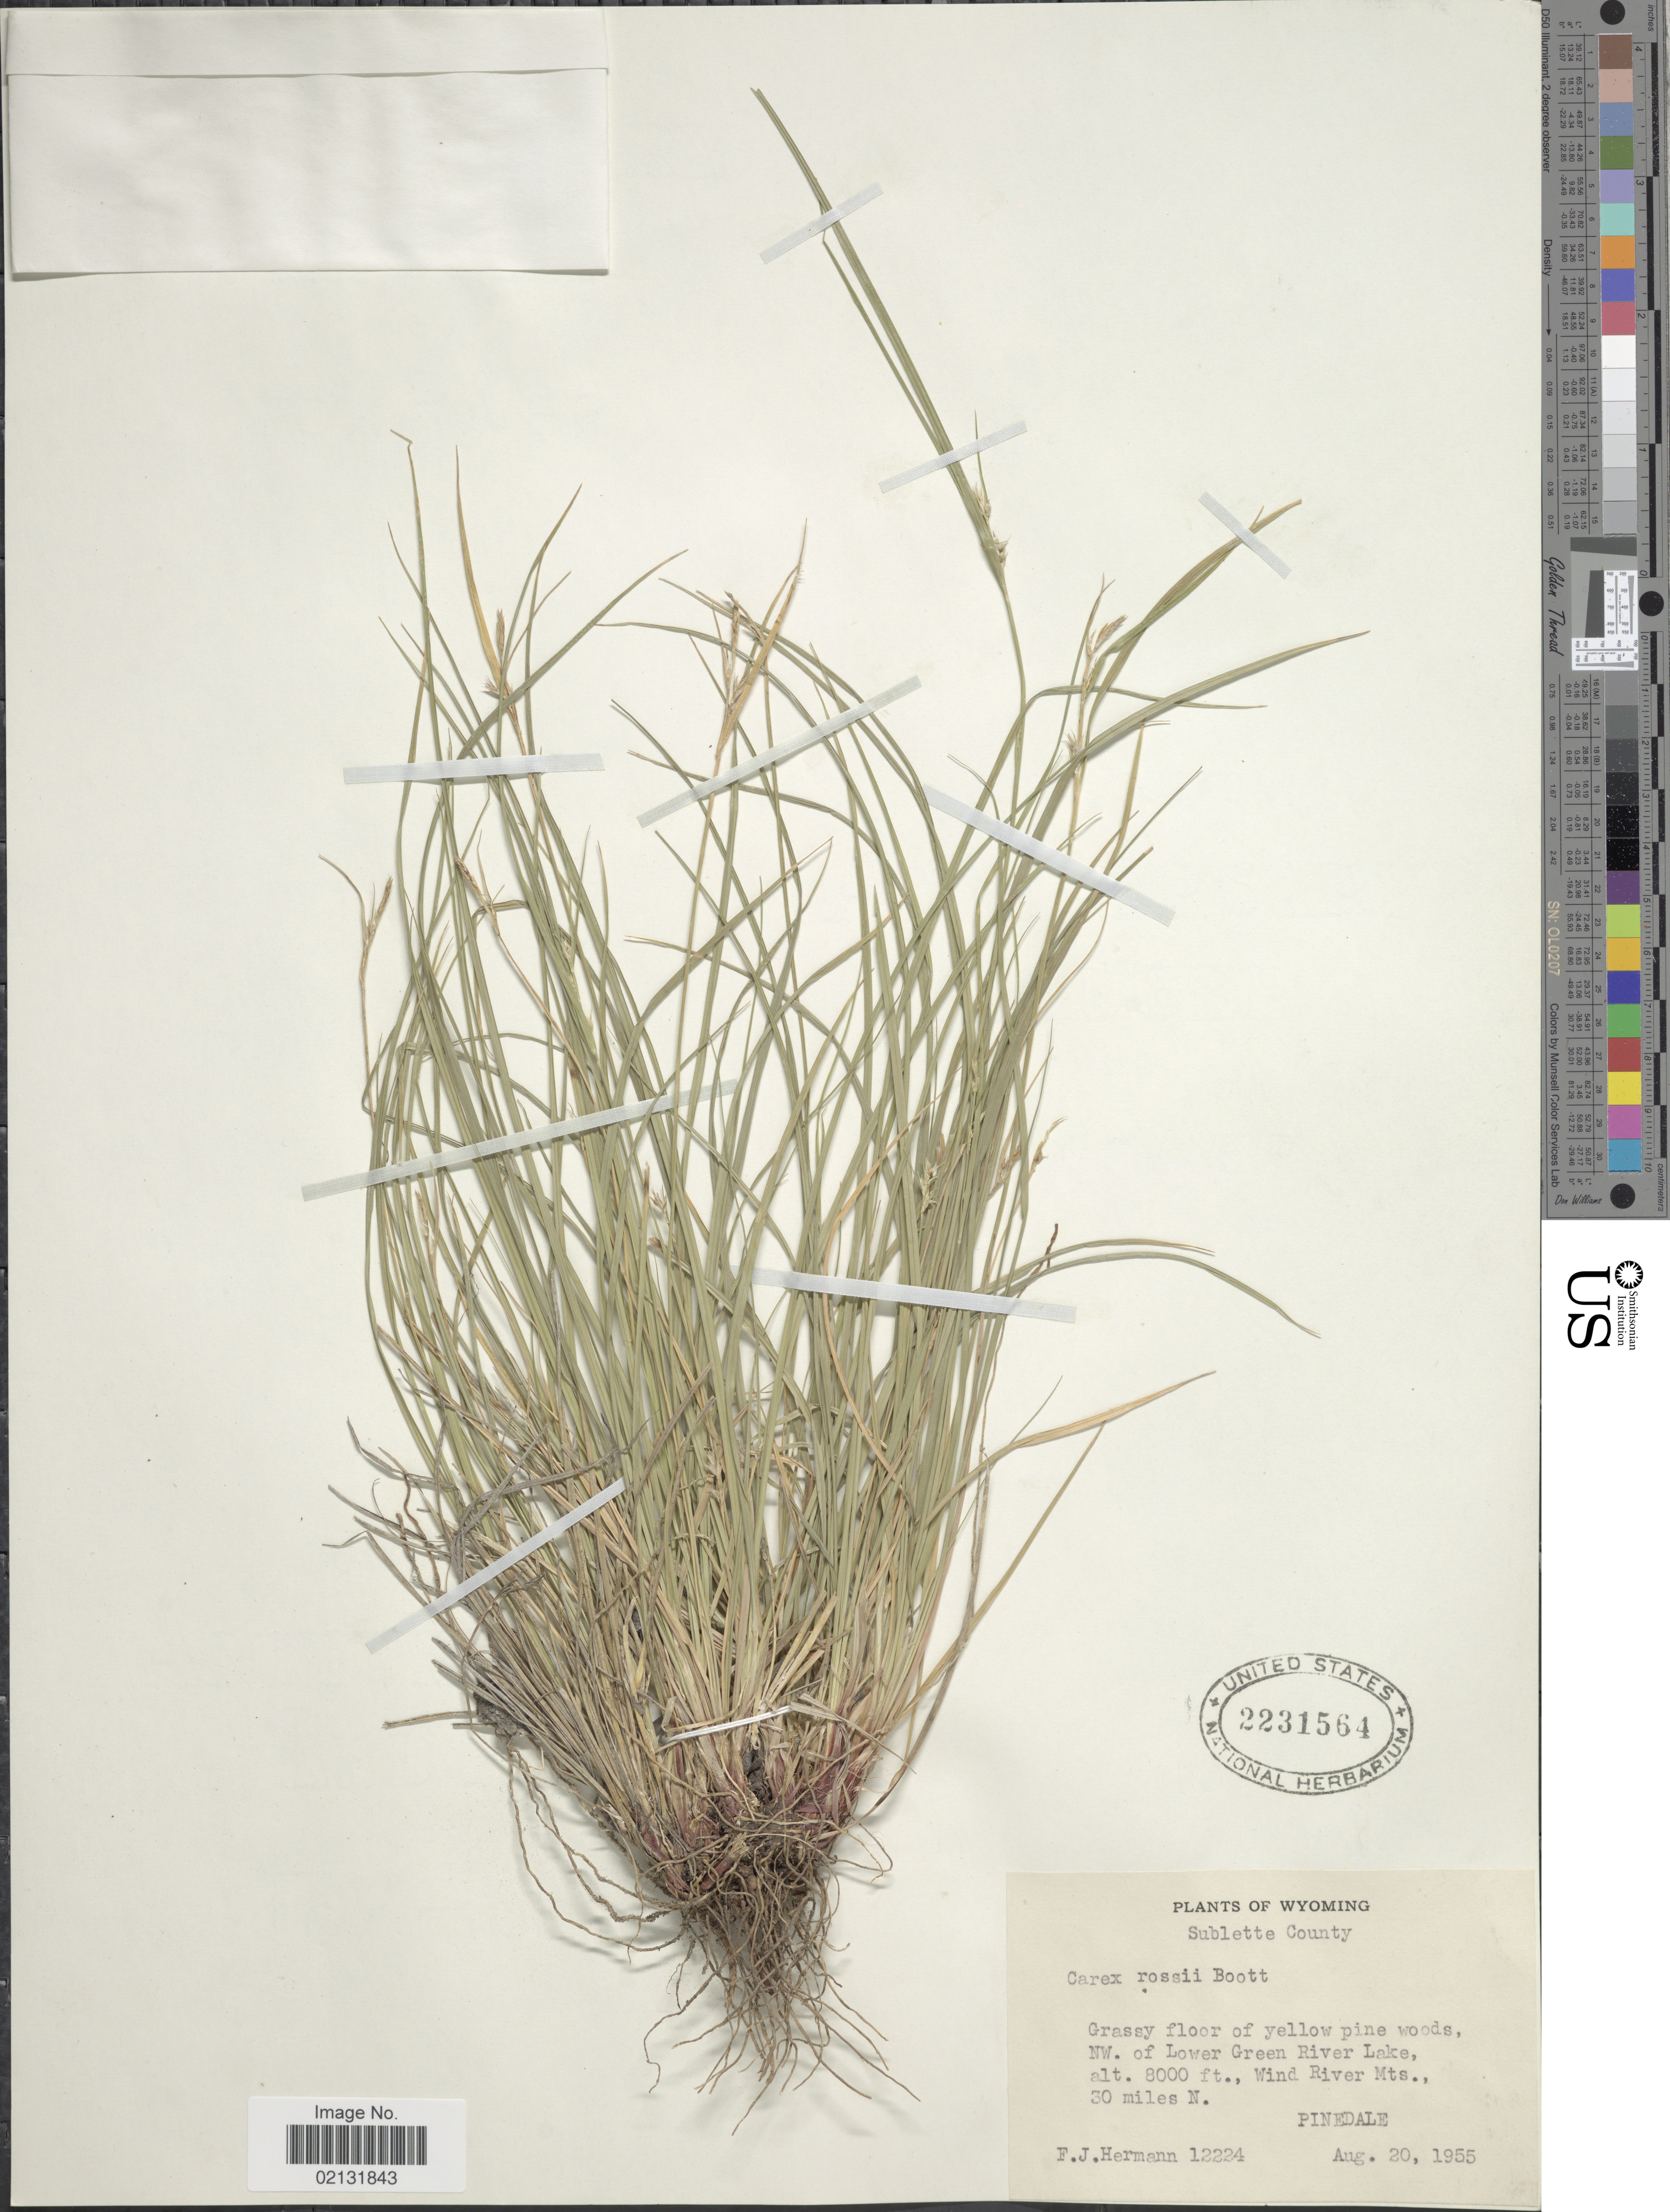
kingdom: Plantae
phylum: Tracheophyta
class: Liliopsida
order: Poales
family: Cyperaceae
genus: Carex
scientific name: Carex rossii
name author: Boott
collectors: F. J. Hermann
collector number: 12224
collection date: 1955-08-20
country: United States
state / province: Wyoming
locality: Wyoming, NW. of Lower Green River Lake. Wind River Mts. 30 miles N. Pinedale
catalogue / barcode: US 2231564